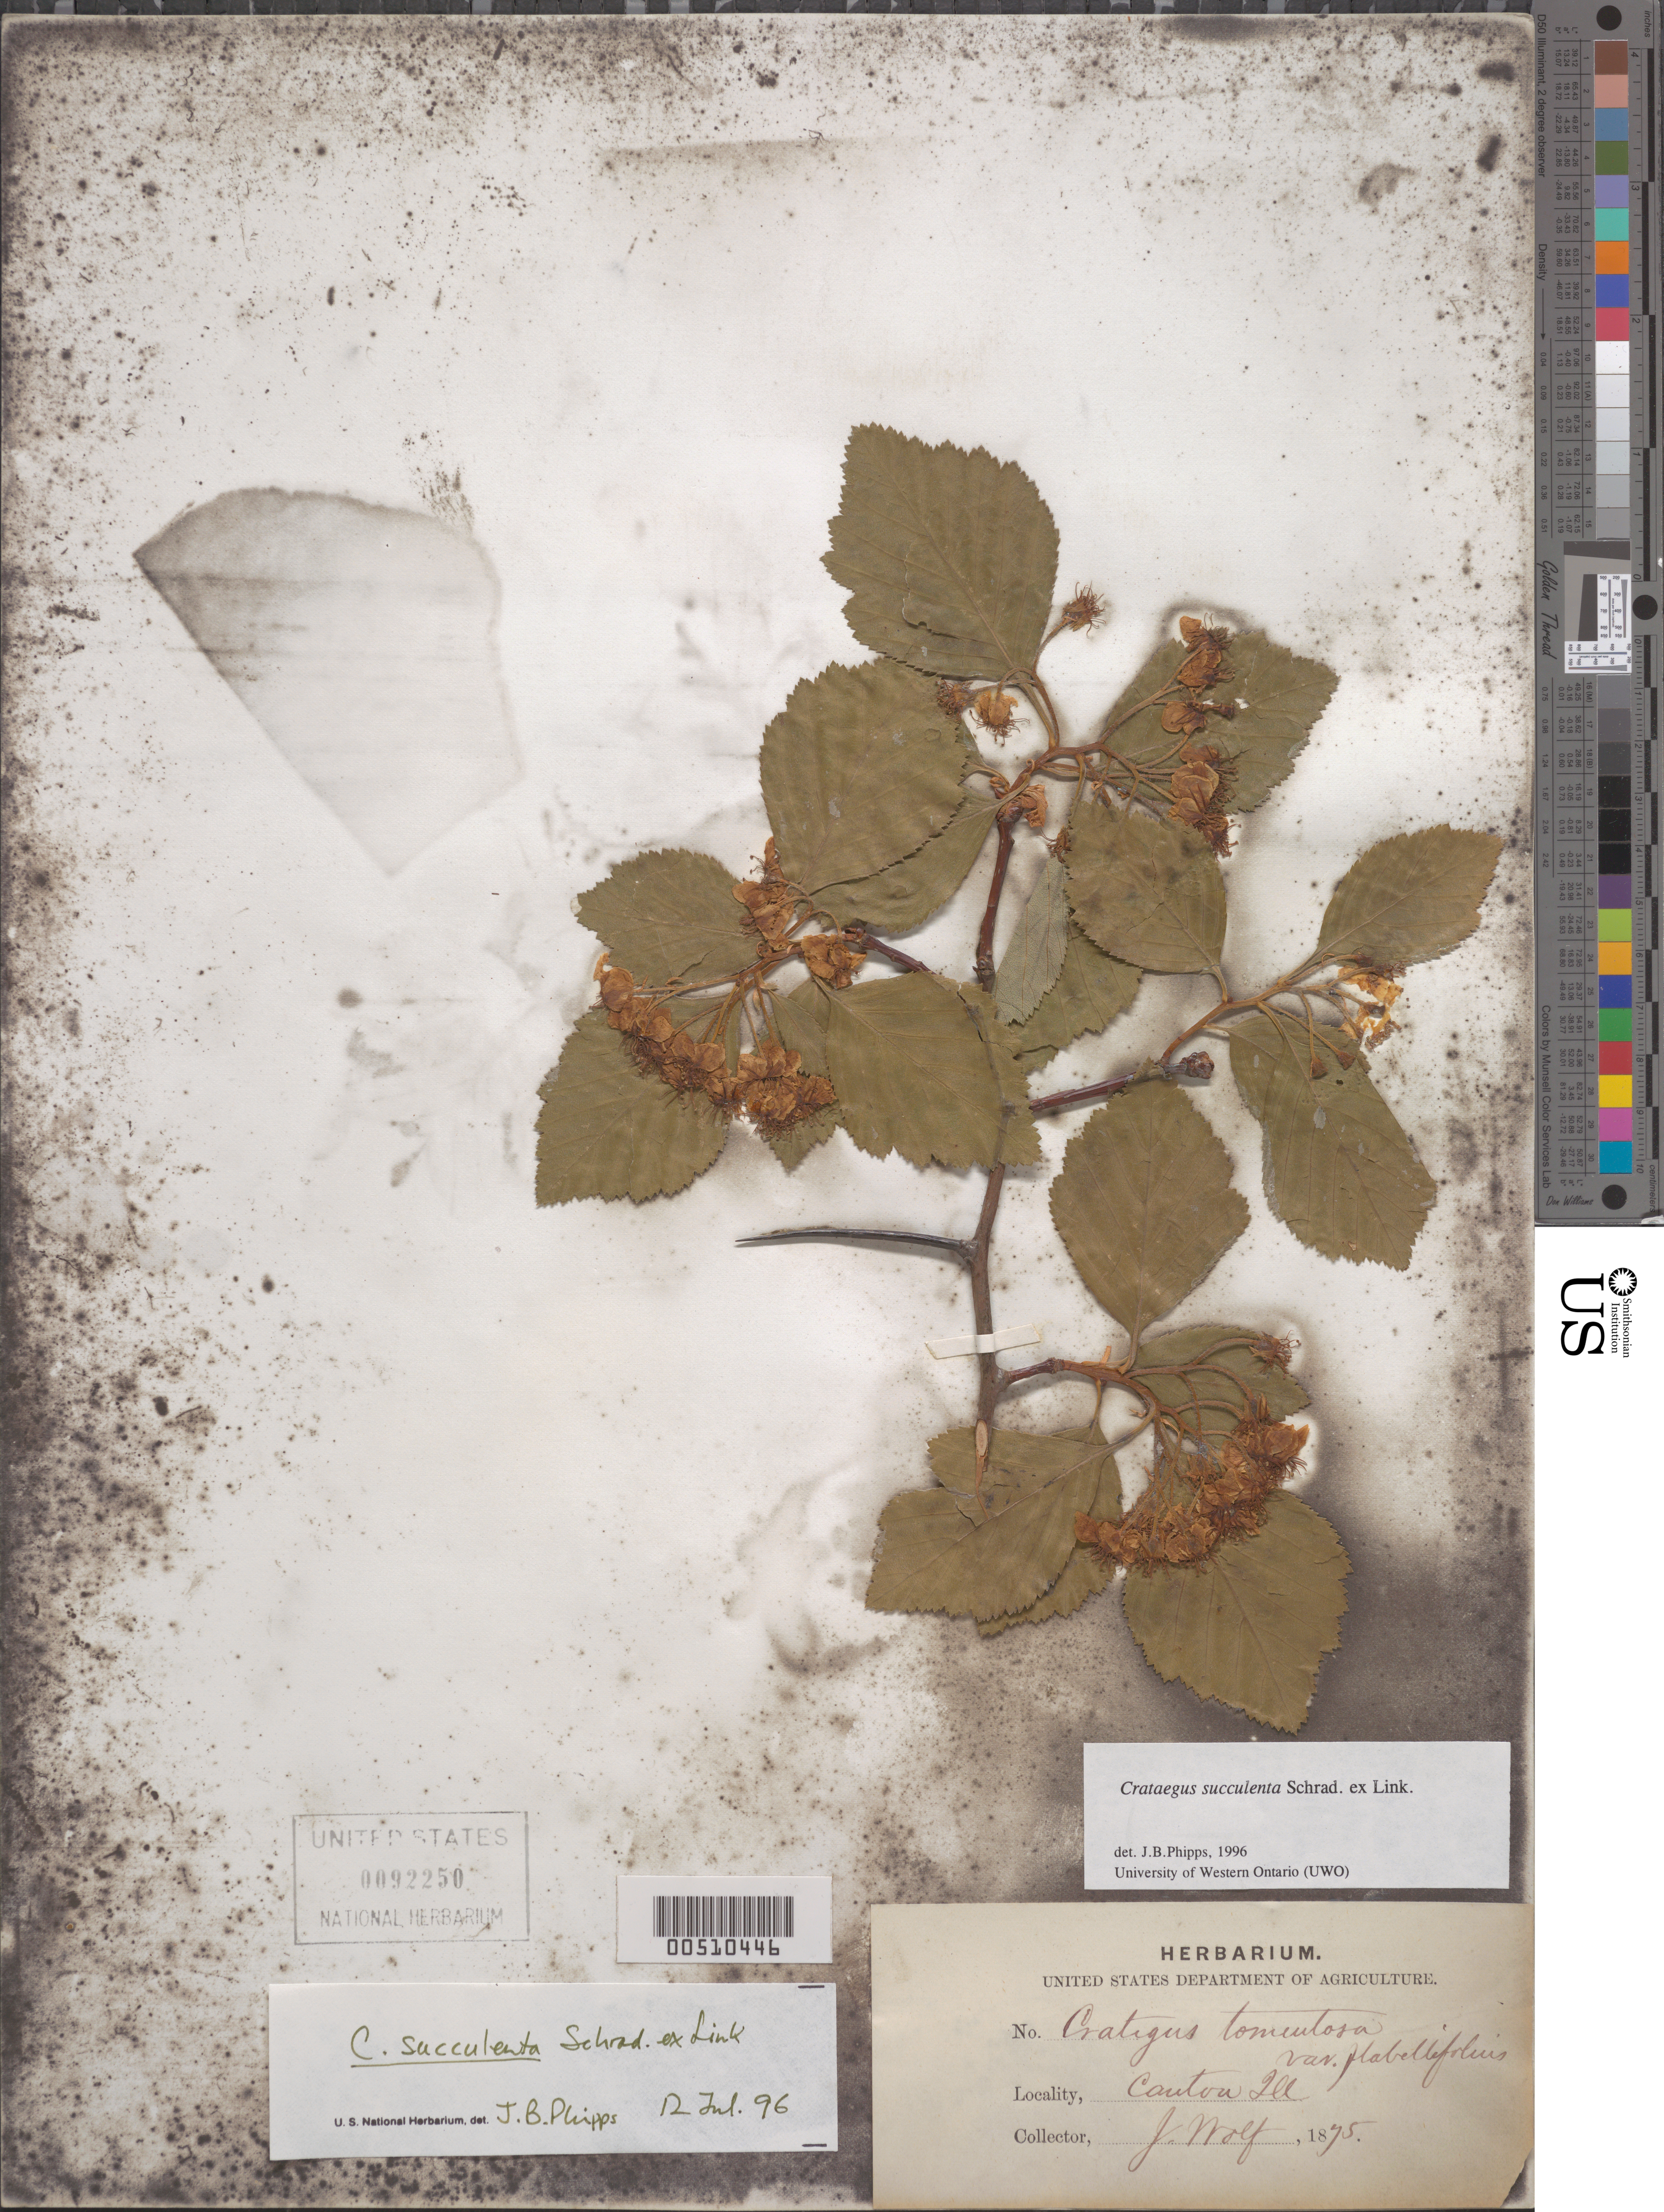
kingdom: Plantae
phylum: Tracheophyta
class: Magnoliopsida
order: Rosales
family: Rosaceae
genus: Crataegus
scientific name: Crataegus succulenta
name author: Schrad. ex Link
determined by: Phipps, James B., (UWO), University of Western Ontario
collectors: J. Wolf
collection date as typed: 1875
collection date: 1875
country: United States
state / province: Illinois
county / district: Fulton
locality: Canton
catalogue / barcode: US 92250